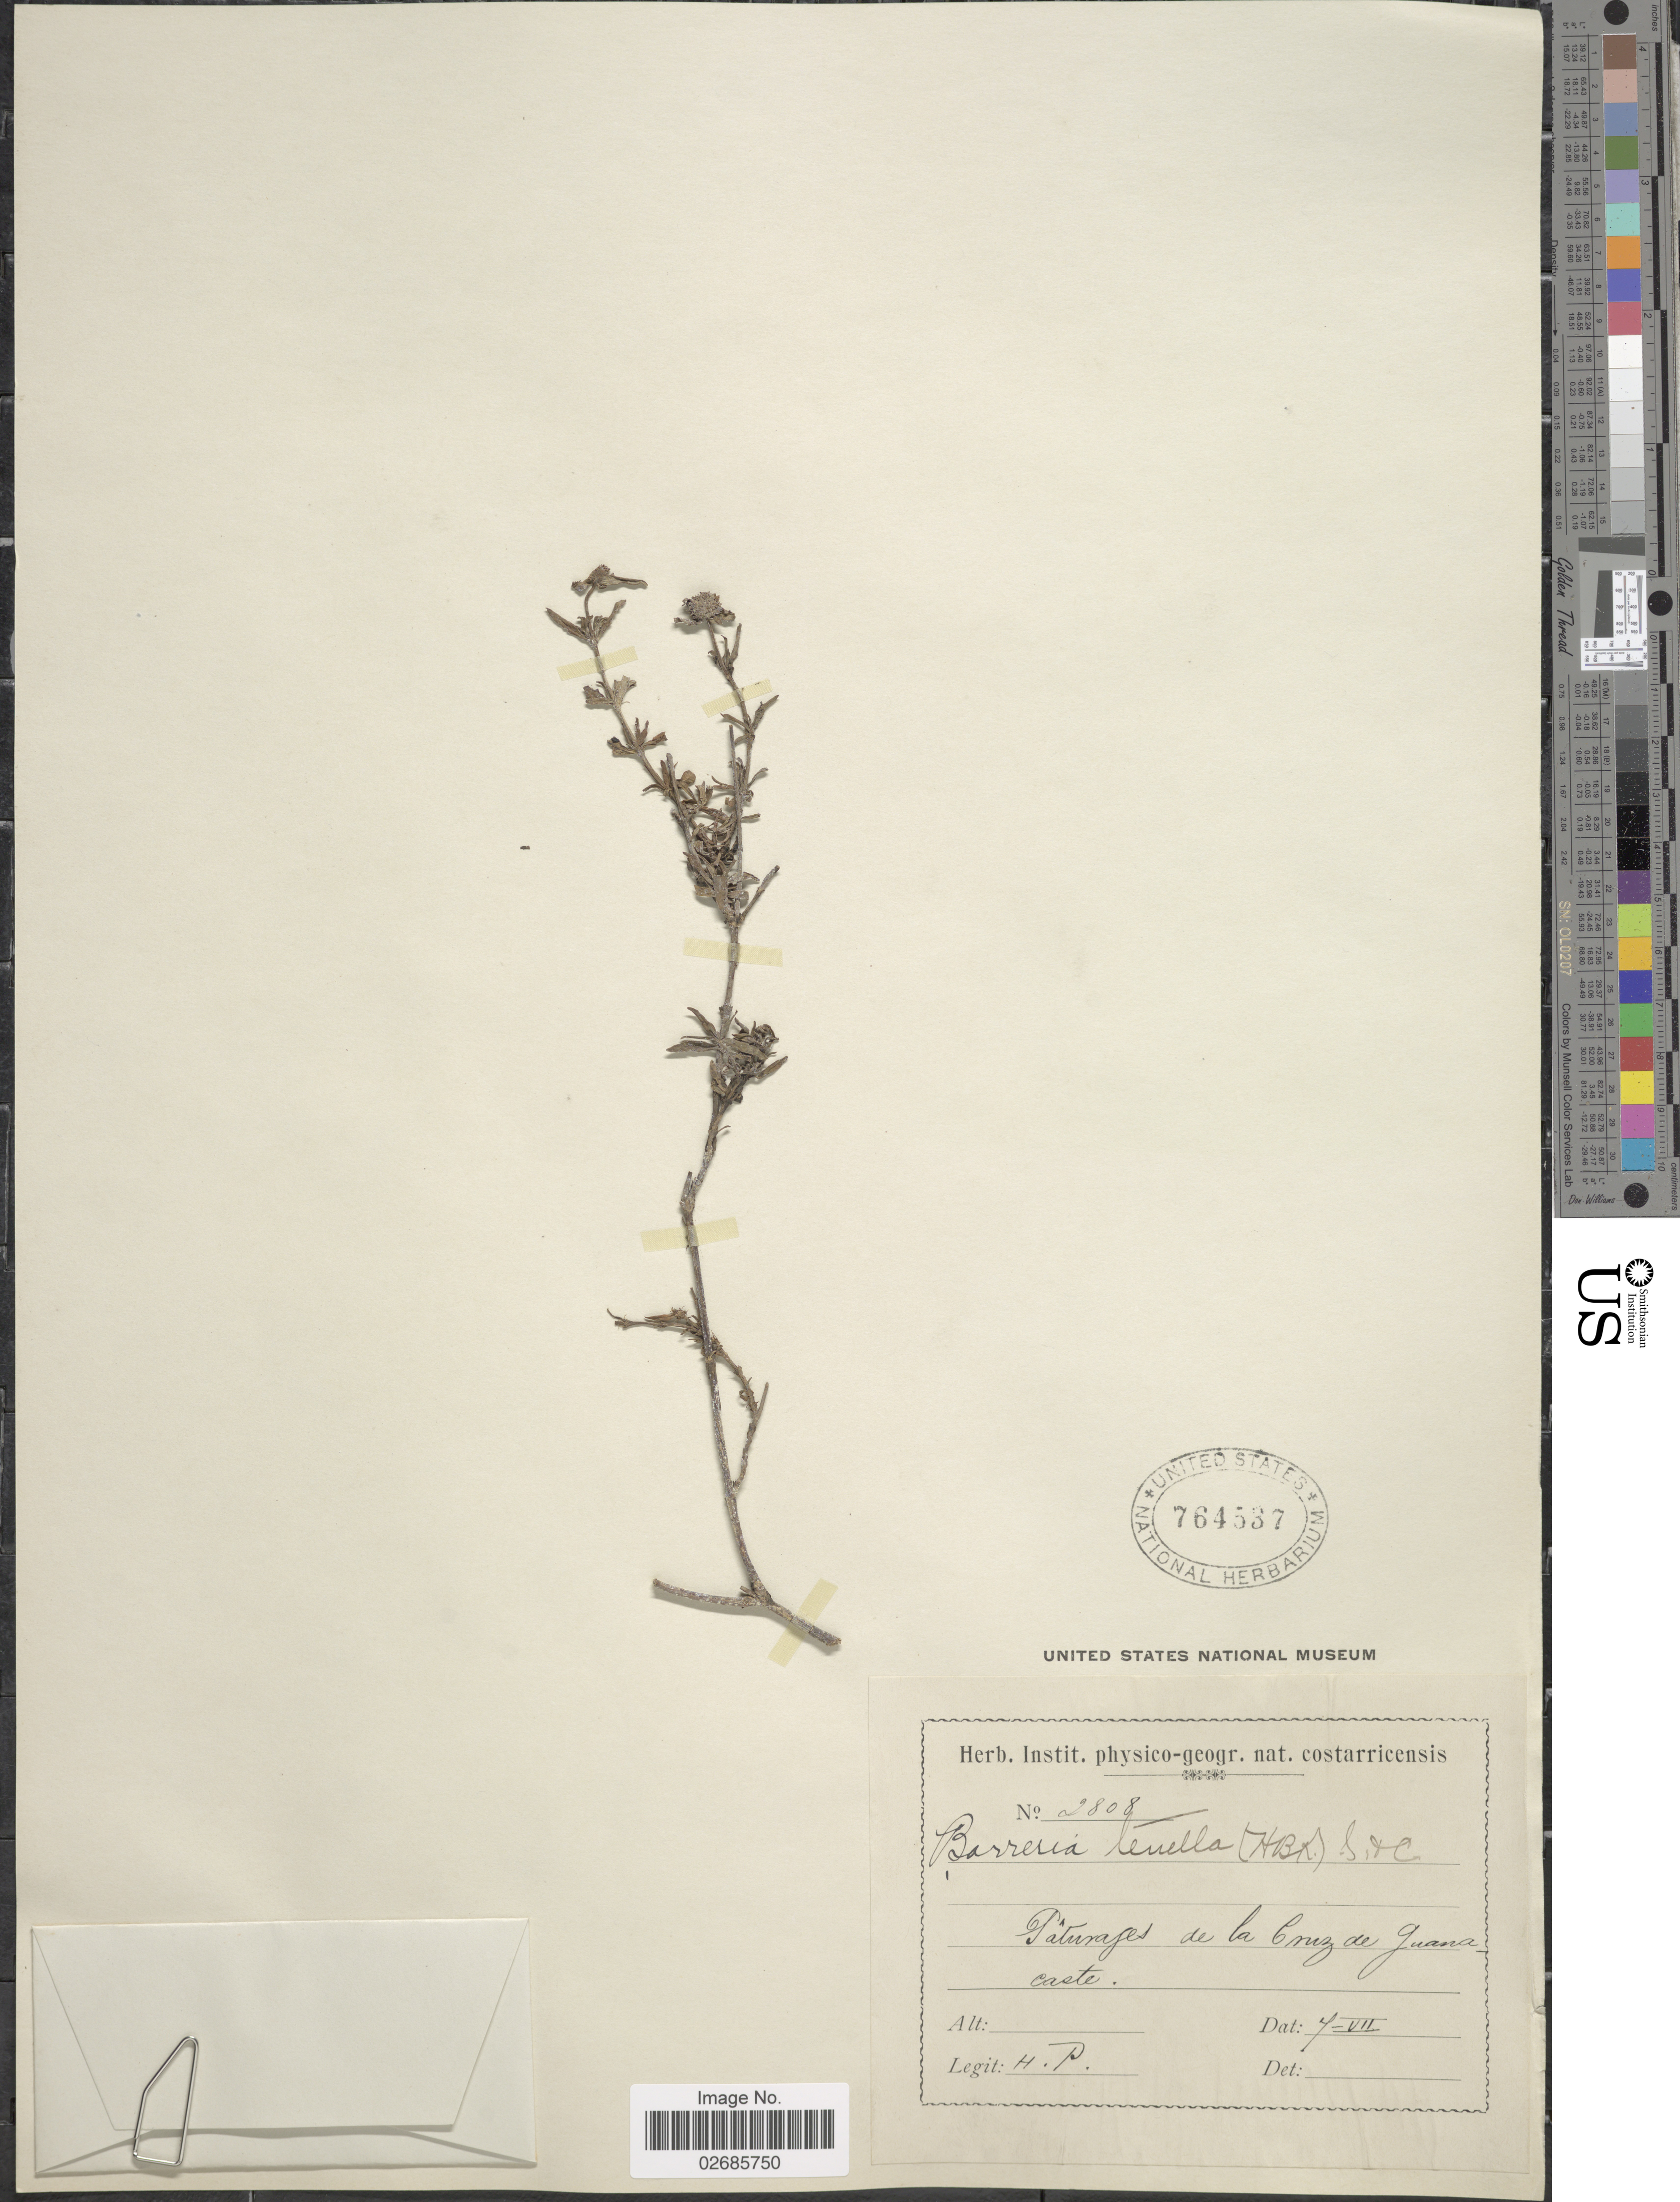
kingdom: Plantae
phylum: Tracheophyta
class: Magnoliopsida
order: Gentianales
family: Rubiaceae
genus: Borreria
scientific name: Borreria suaveolens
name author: G. Mey.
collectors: H. P.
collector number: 2808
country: Costa Rica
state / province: Guanacaste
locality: Pâturages de la Cruz de Guanacaste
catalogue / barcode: US 764537